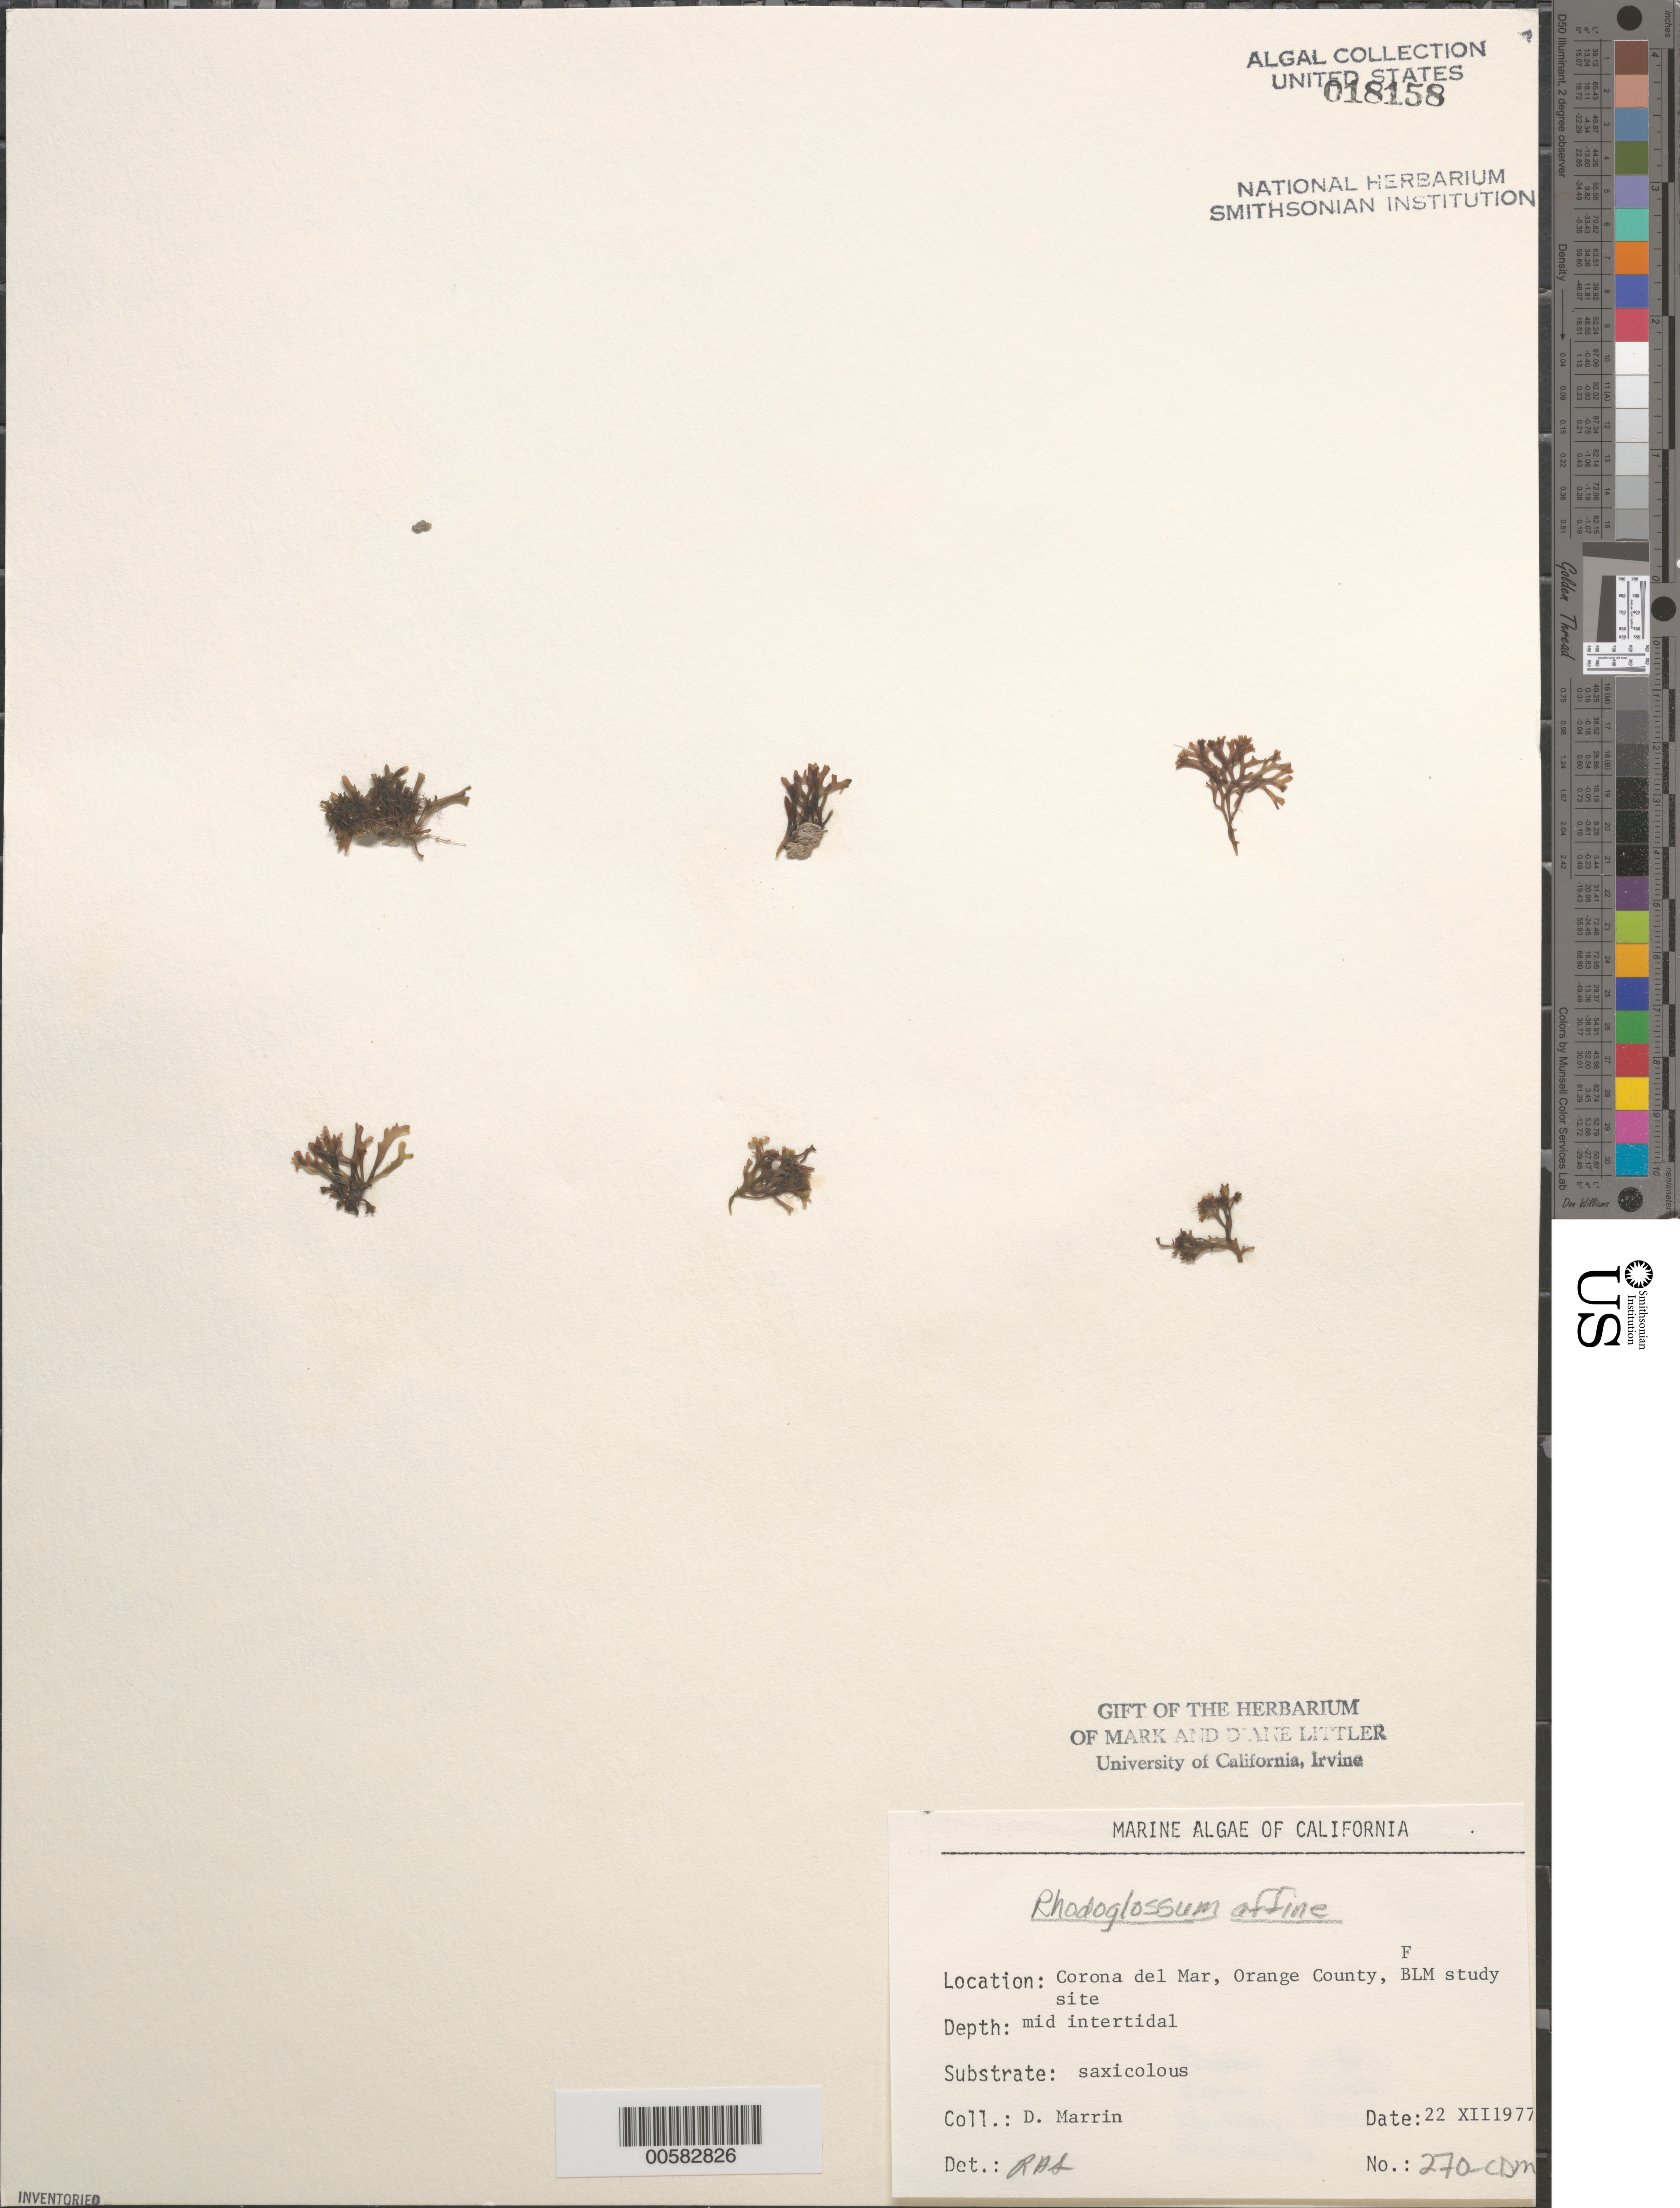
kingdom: Plantae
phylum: Rhodophyta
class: Florideophyceae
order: Gigartinales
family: Gigartinaceae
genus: Mazzaella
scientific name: Mazzaella affinis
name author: (Harvey) Fredericq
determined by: Algae name updating Project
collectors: D. Marrin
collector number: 270-cdm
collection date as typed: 22 Dec 1977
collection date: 1977-12-22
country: United States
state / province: California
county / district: Orange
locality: Corona del Mar, mouth of Morning Canyon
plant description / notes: BLM-SOCALBIGHT Rocky Intertidal Survey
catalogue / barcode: US 18158